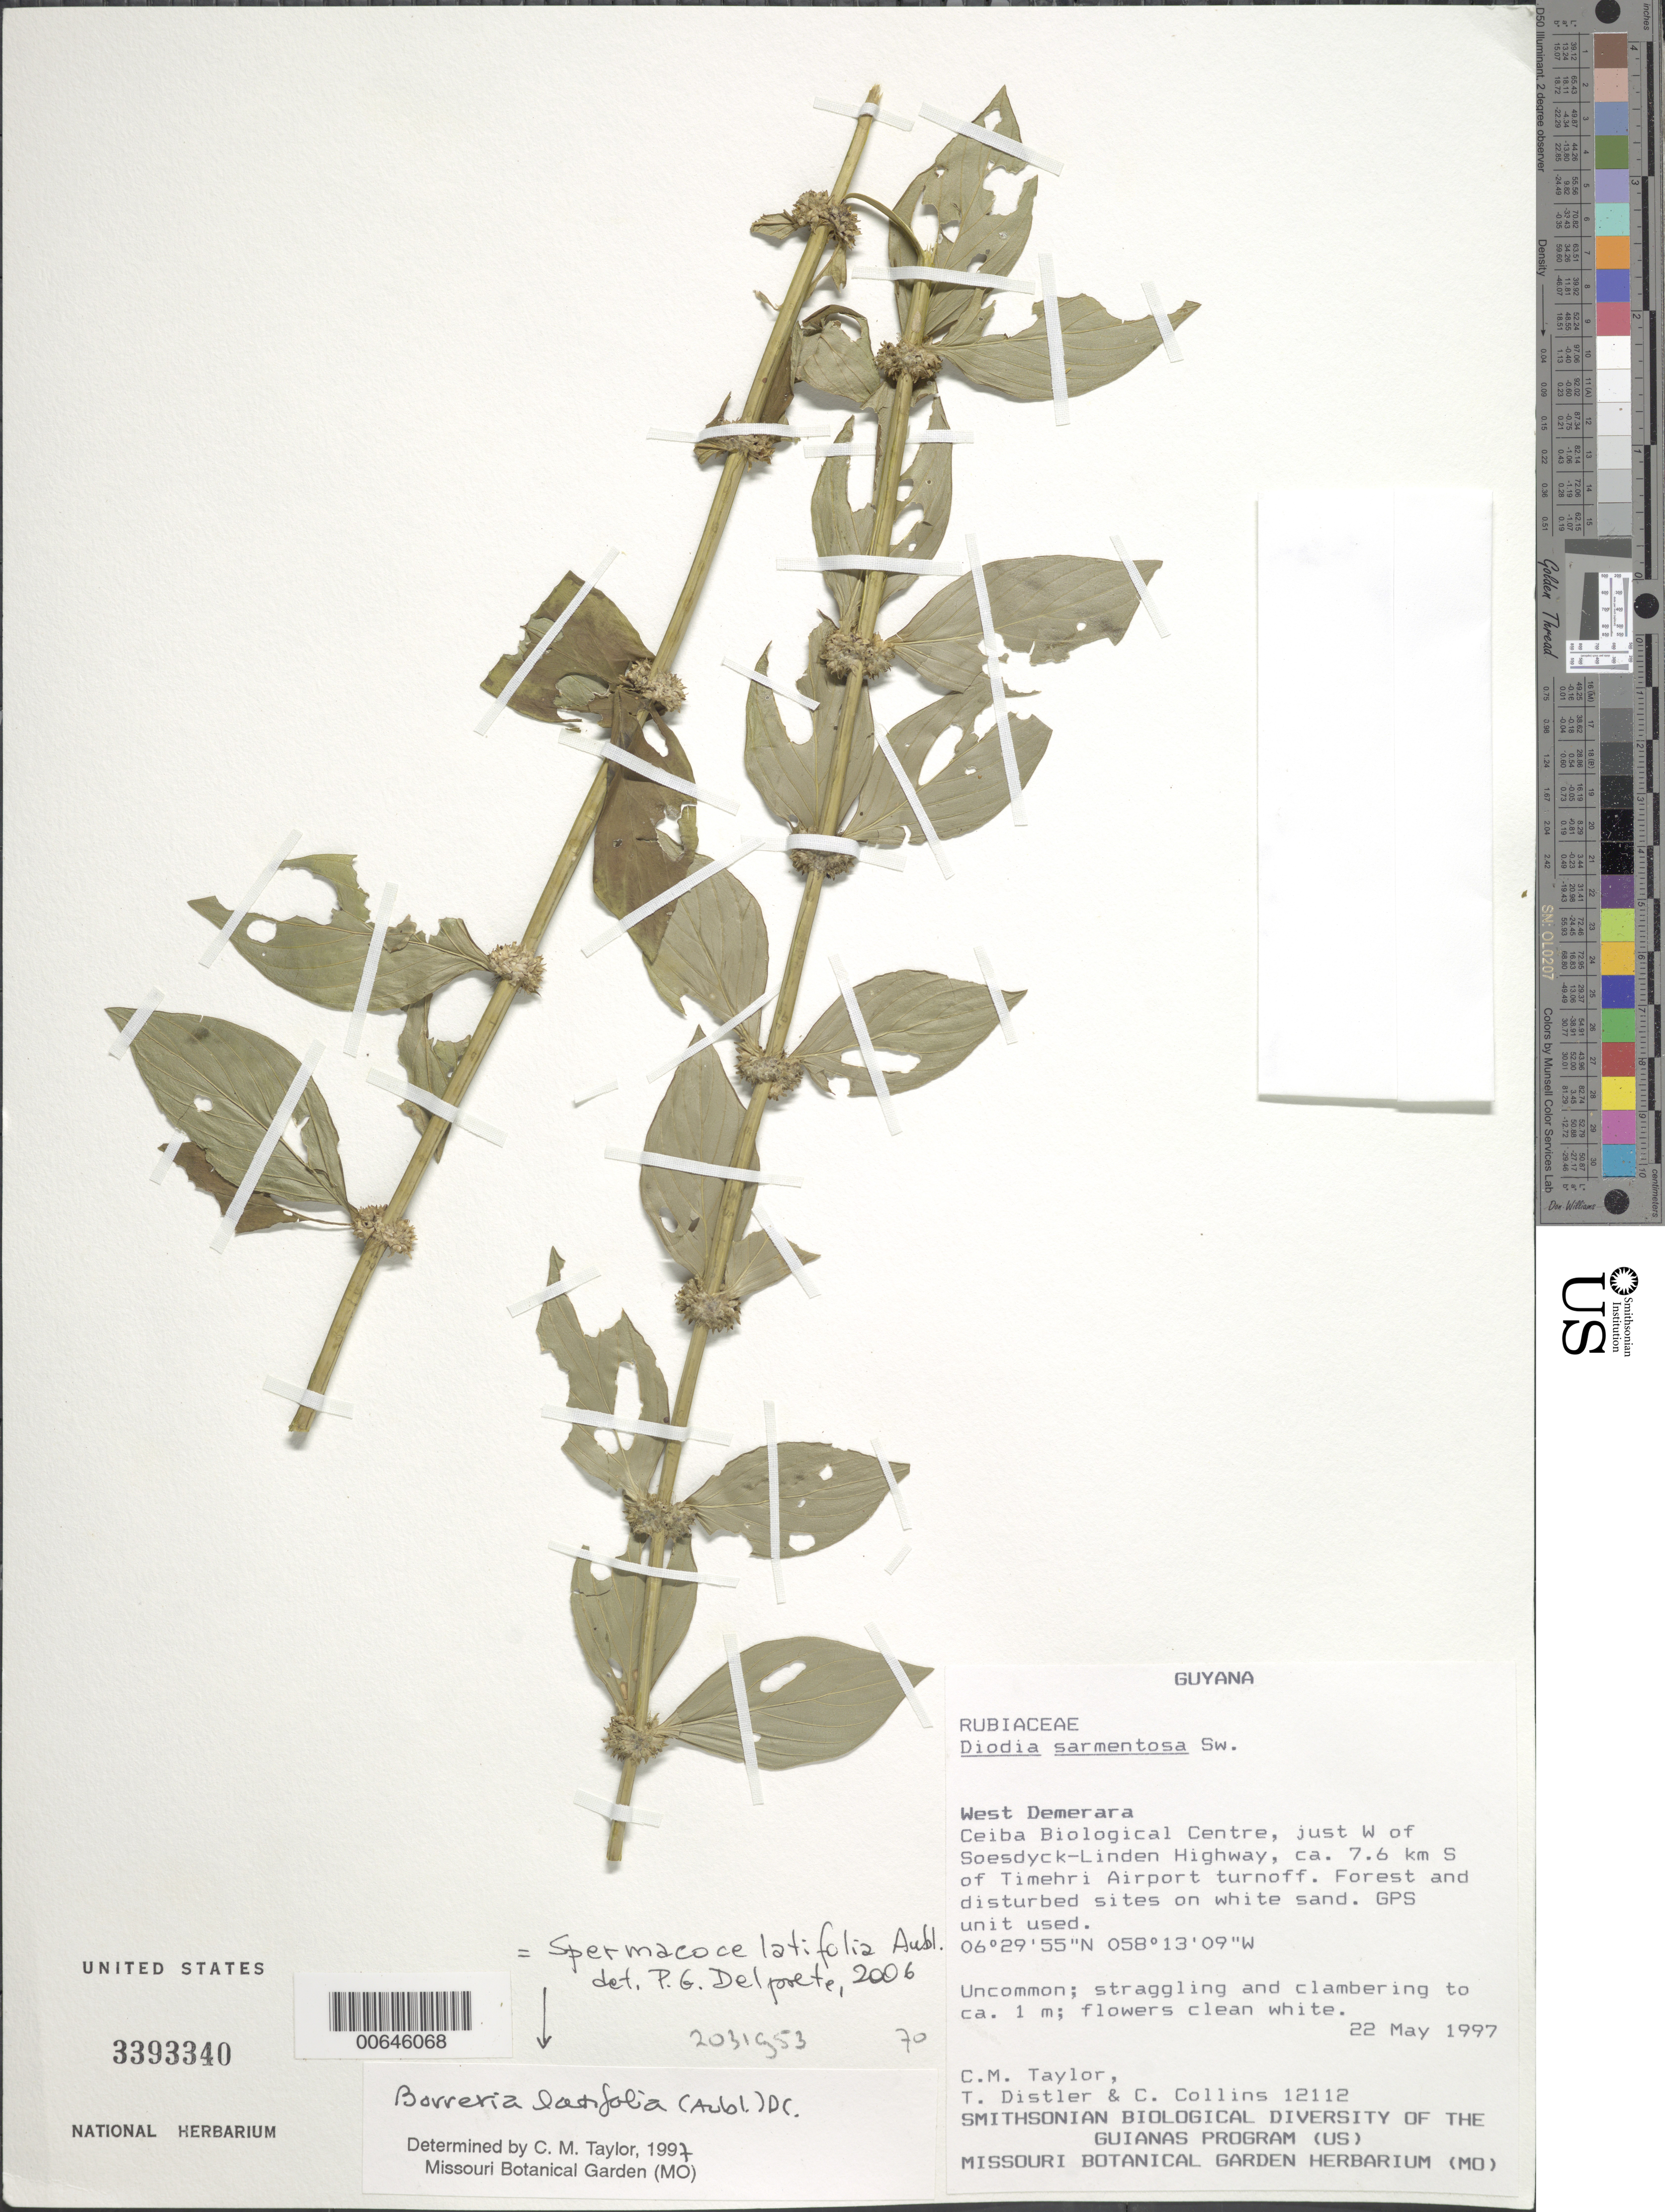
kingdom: Plantae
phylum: Tracheophyta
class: Magnoliopsida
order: Gentianales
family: Rubiaceae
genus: Spermacoce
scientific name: Spermacoce latifolia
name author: Aubl.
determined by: Delprete, P. G., Herb. de Guyane Cay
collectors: C. M. Taylor, T. Distler & C. Collins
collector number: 12112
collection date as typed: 22 May 1997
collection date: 1997-05-22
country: Guyana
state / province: Demerara-Mahaica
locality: Ceiba Biological Centre, just W of Soesdyck-Linden Hwy, ca. 7.6 km S of Timehri Airport turnoff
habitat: Forest & disturbed sites on white sand. Uncommon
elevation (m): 15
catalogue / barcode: US 3393340